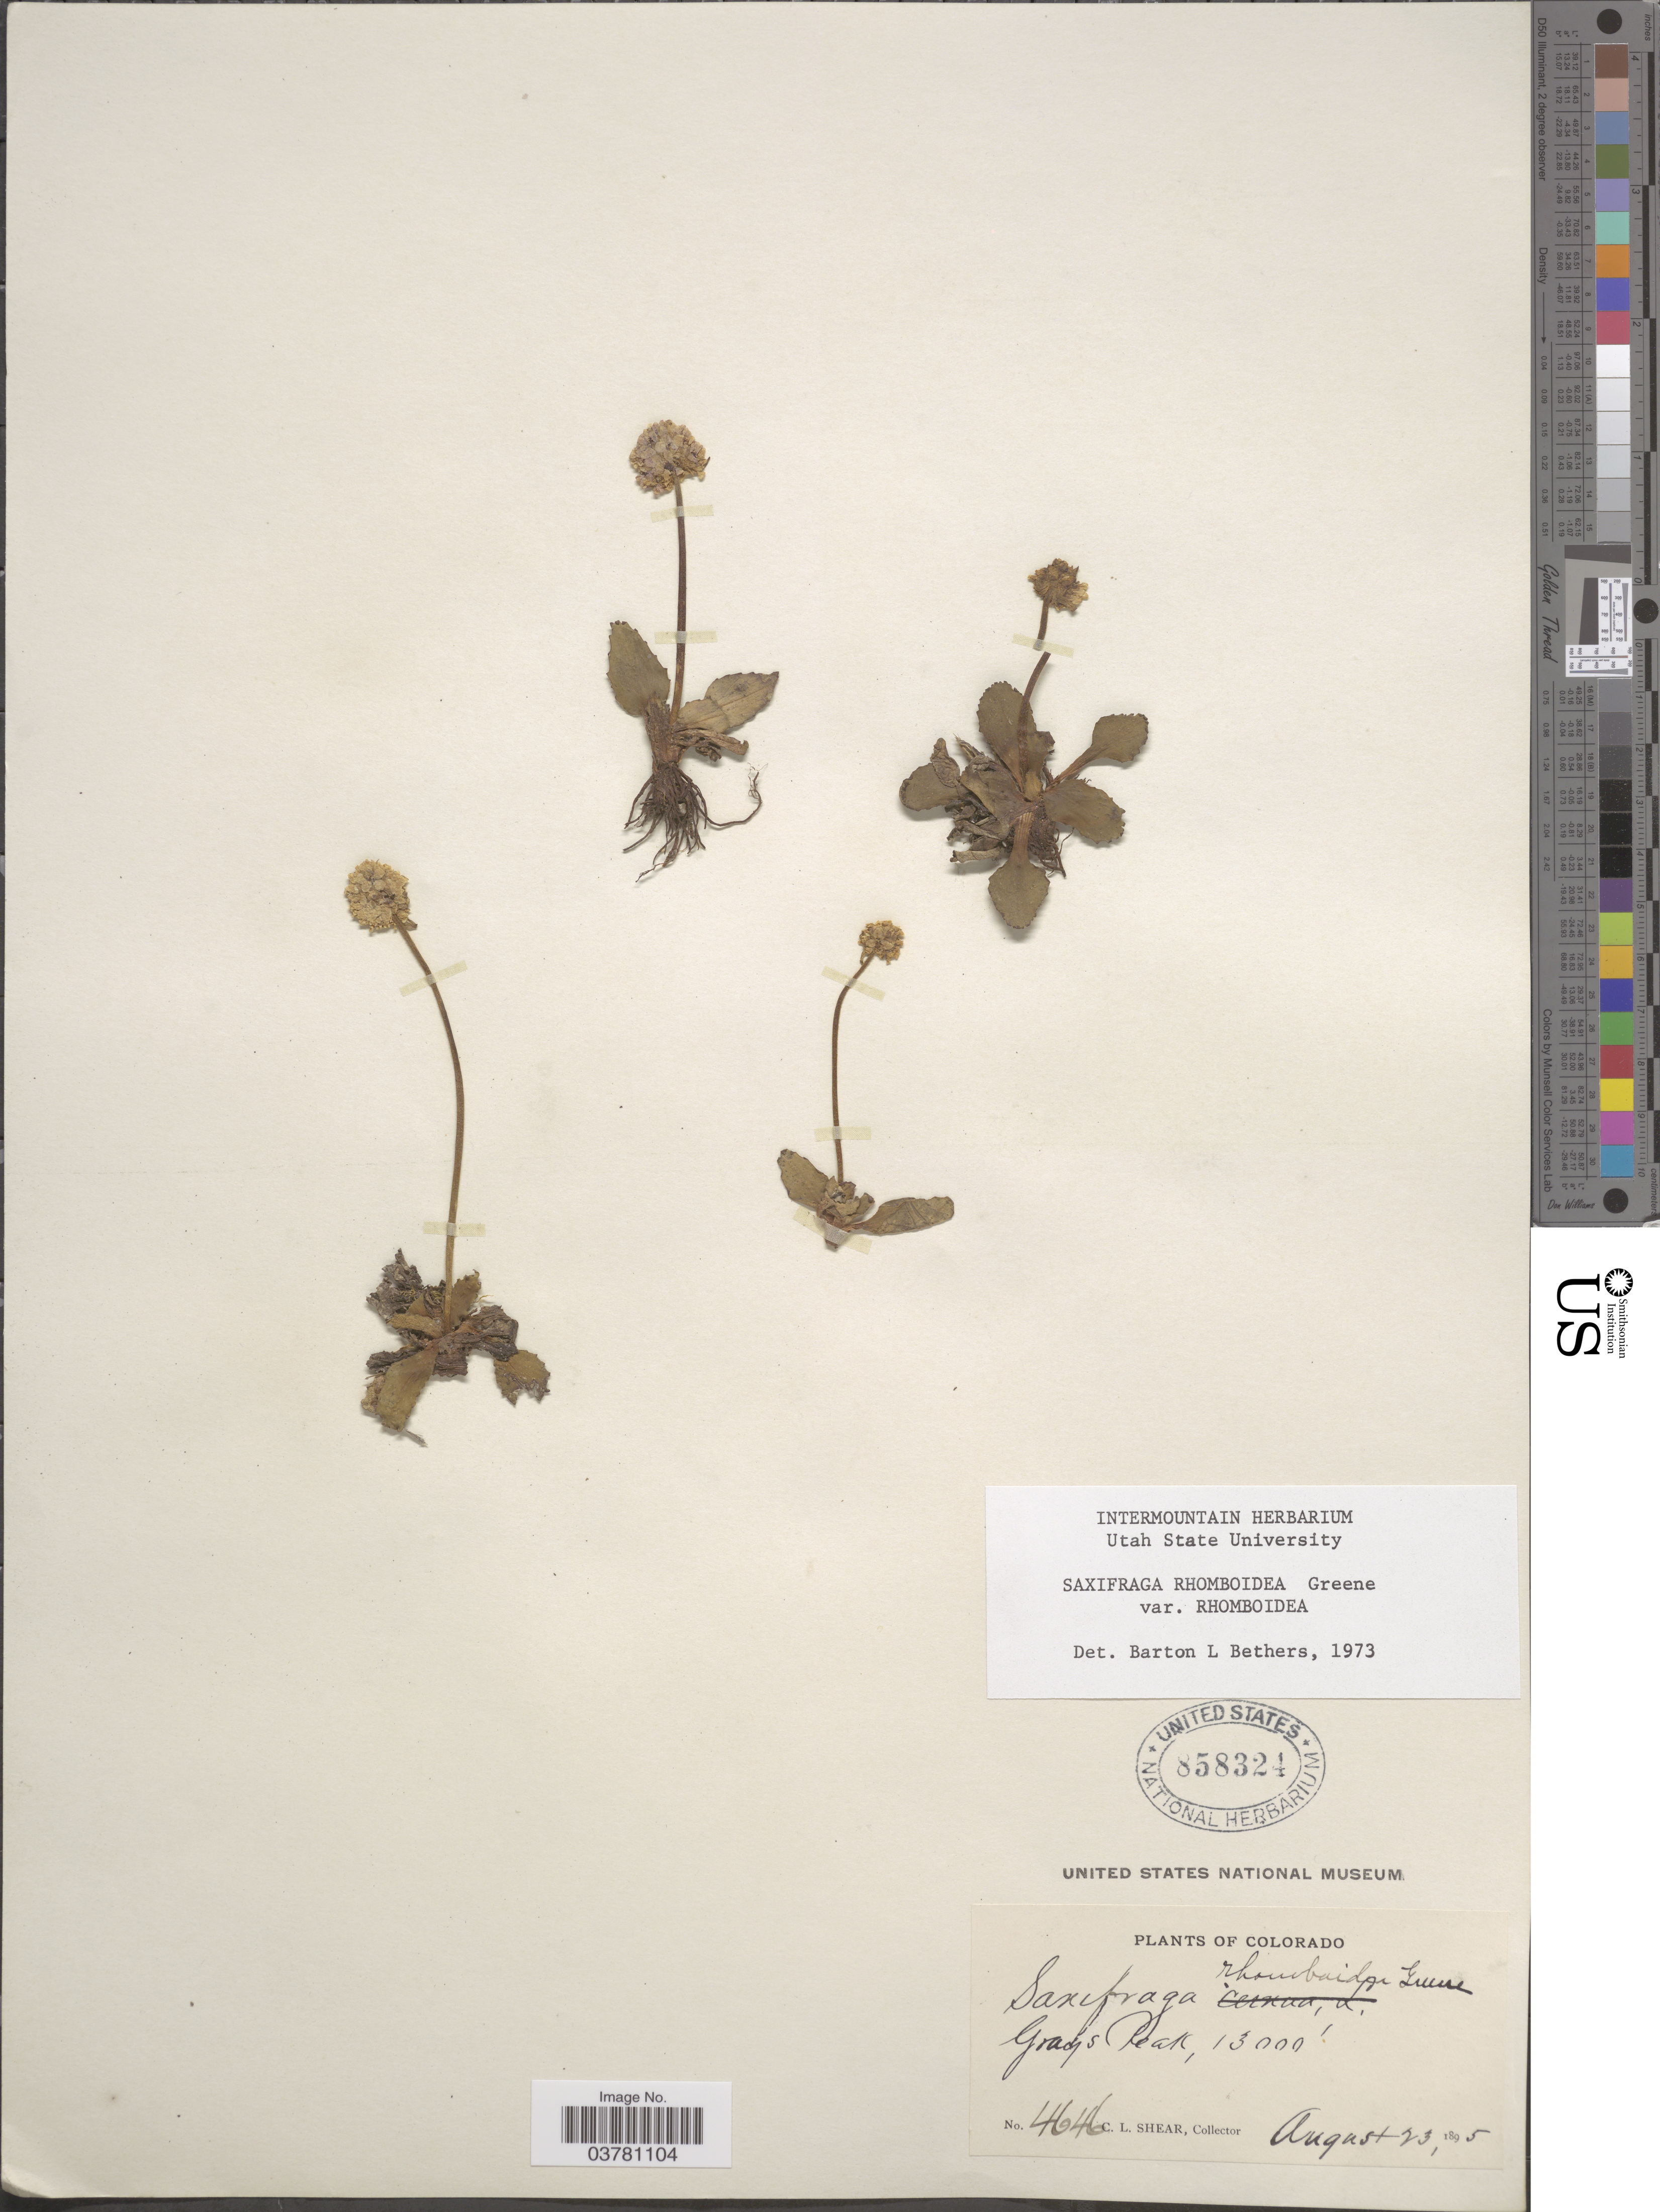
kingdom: Plantae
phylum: Tracheophyta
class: Magnoliopsida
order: Saxifragales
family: Saxifragaceae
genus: Micranthes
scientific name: Micranthes rhomboidea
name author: (Greene) Small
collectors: C. L. Shear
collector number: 4646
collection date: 1895-08-23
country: United States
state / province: Colorado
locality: Gray's Peak.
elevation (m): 3962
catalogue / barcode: US 858324